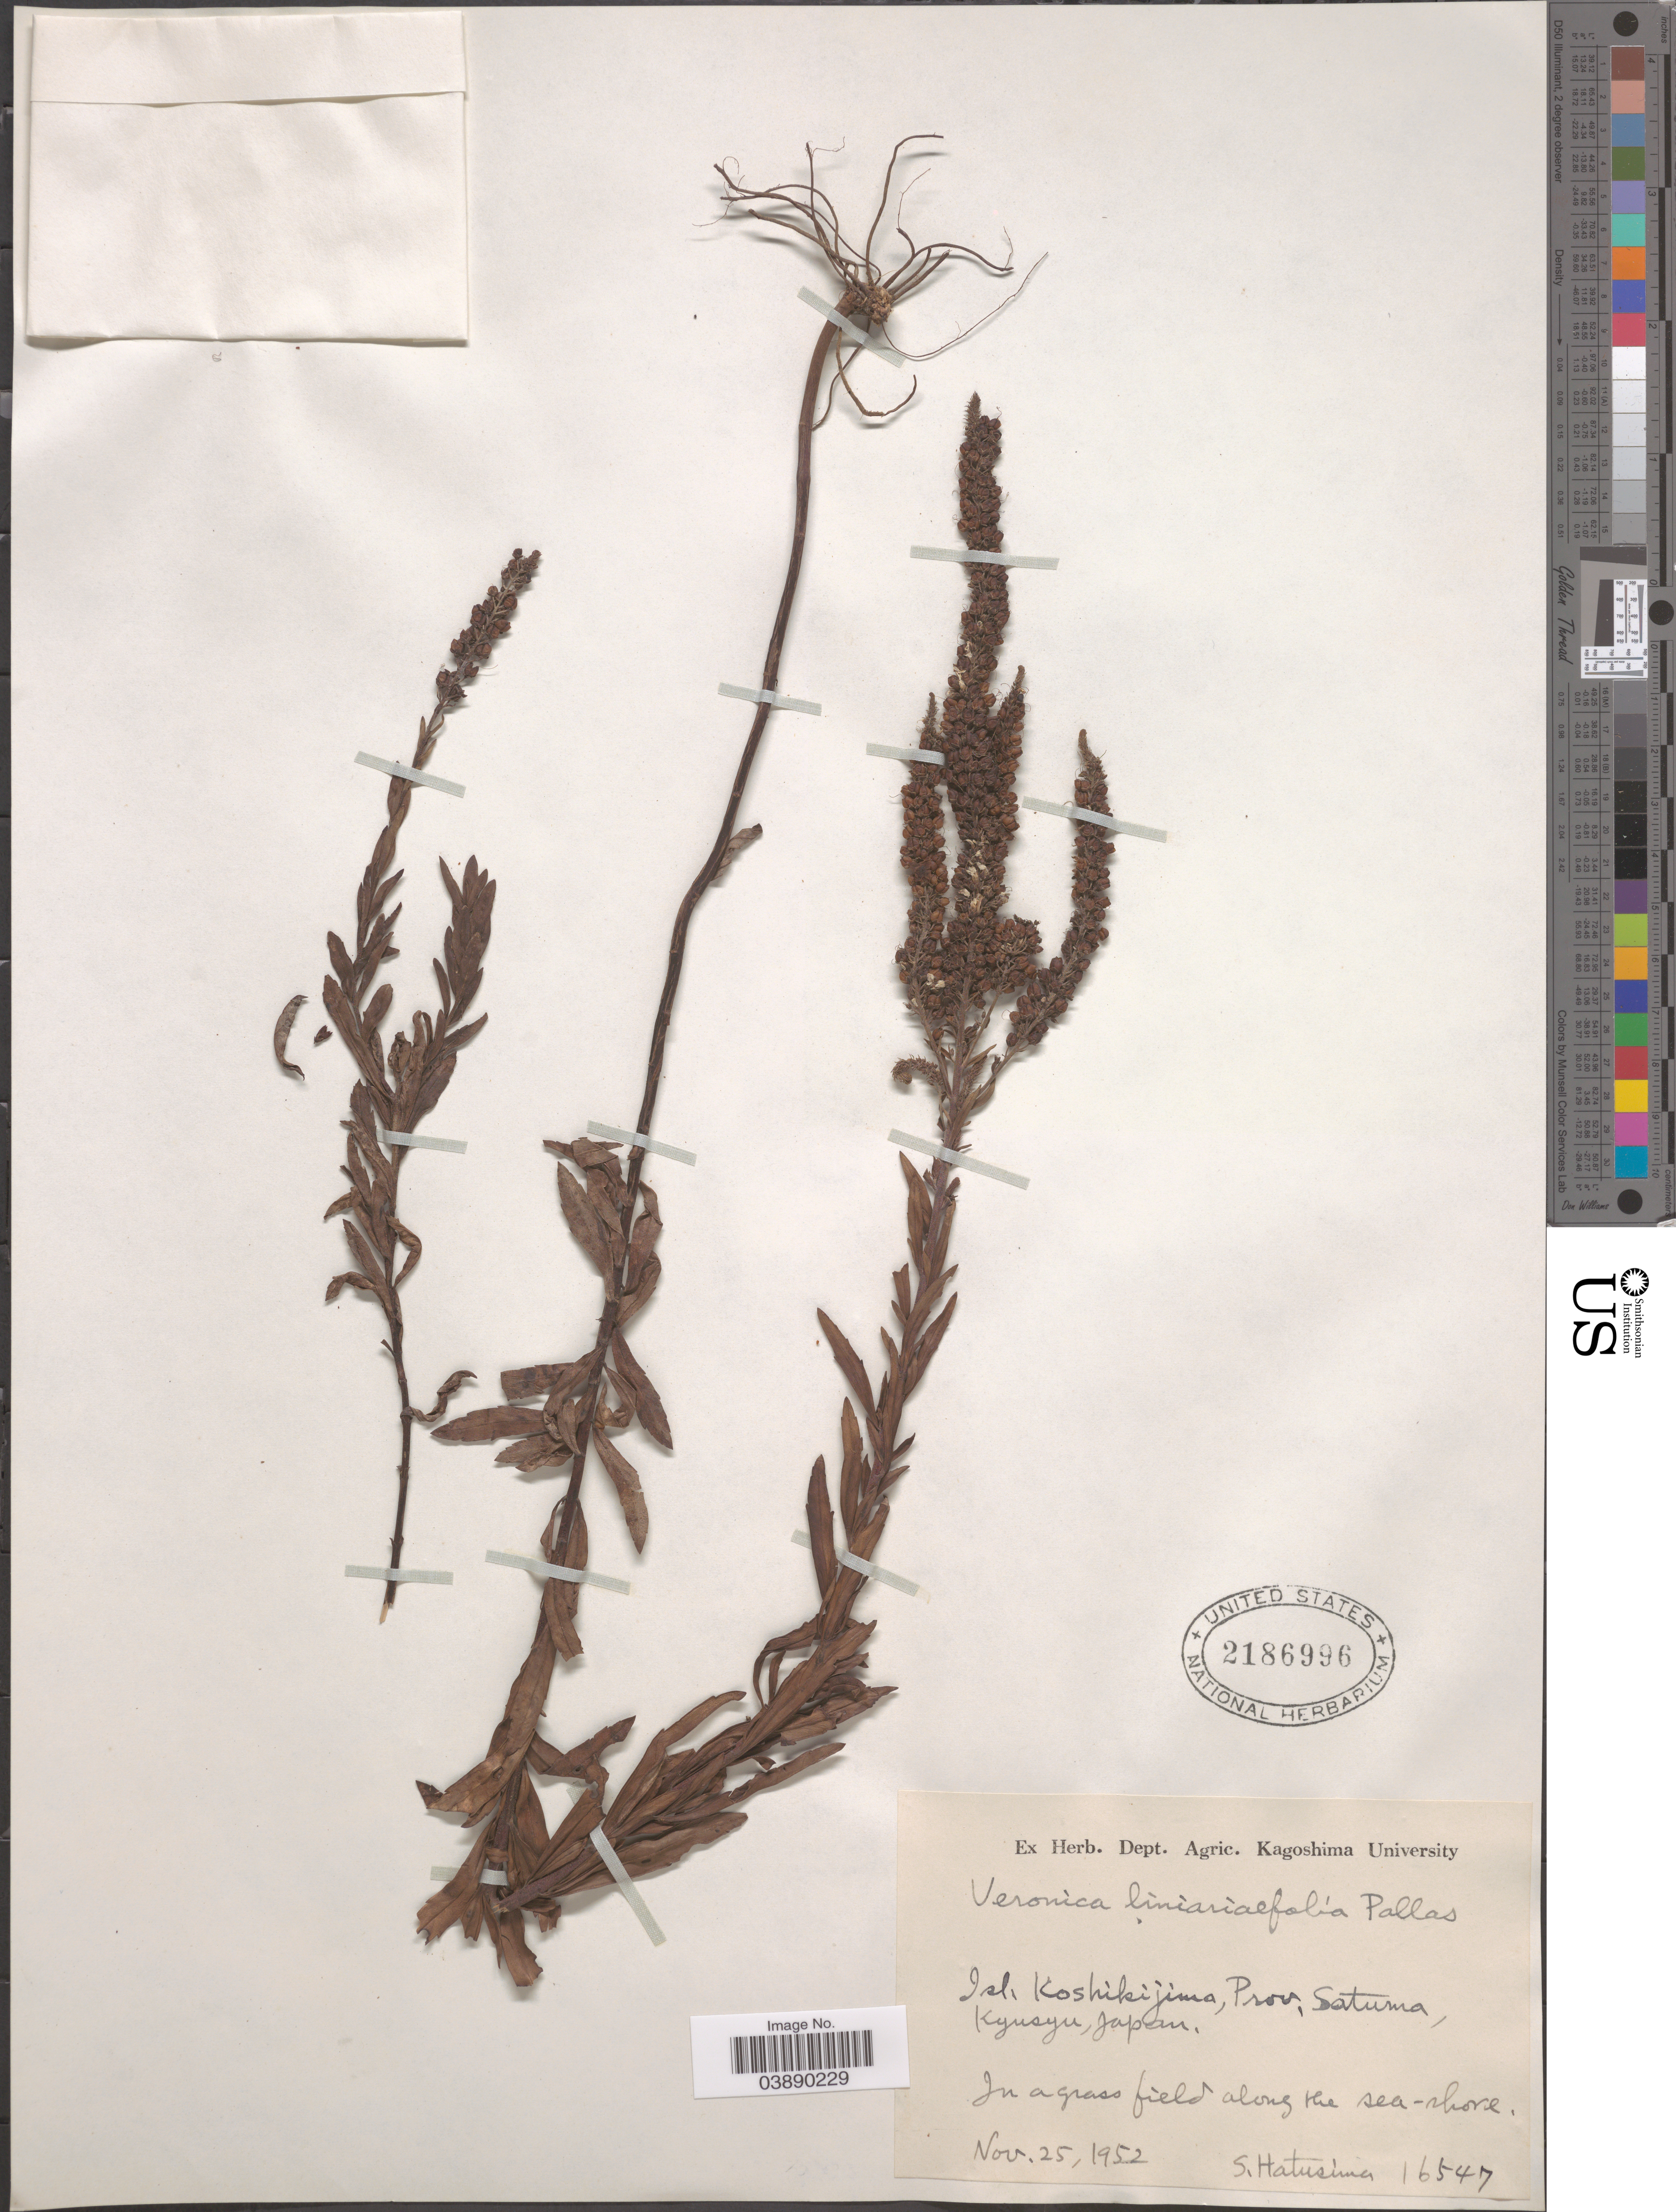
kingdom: Plantae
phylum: Tracheophyta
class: Magnoliopsida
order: Lamiales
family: Plantaginaceae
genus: Veronica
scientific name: Veronica linariifolia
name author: Pall. ex Link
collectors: S. Hatusima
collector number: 16547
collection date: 1952-11-25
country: Japan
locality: Isl, Koshikijima, Prov. Satuma, Kyusyu.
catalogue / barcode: US 2186996